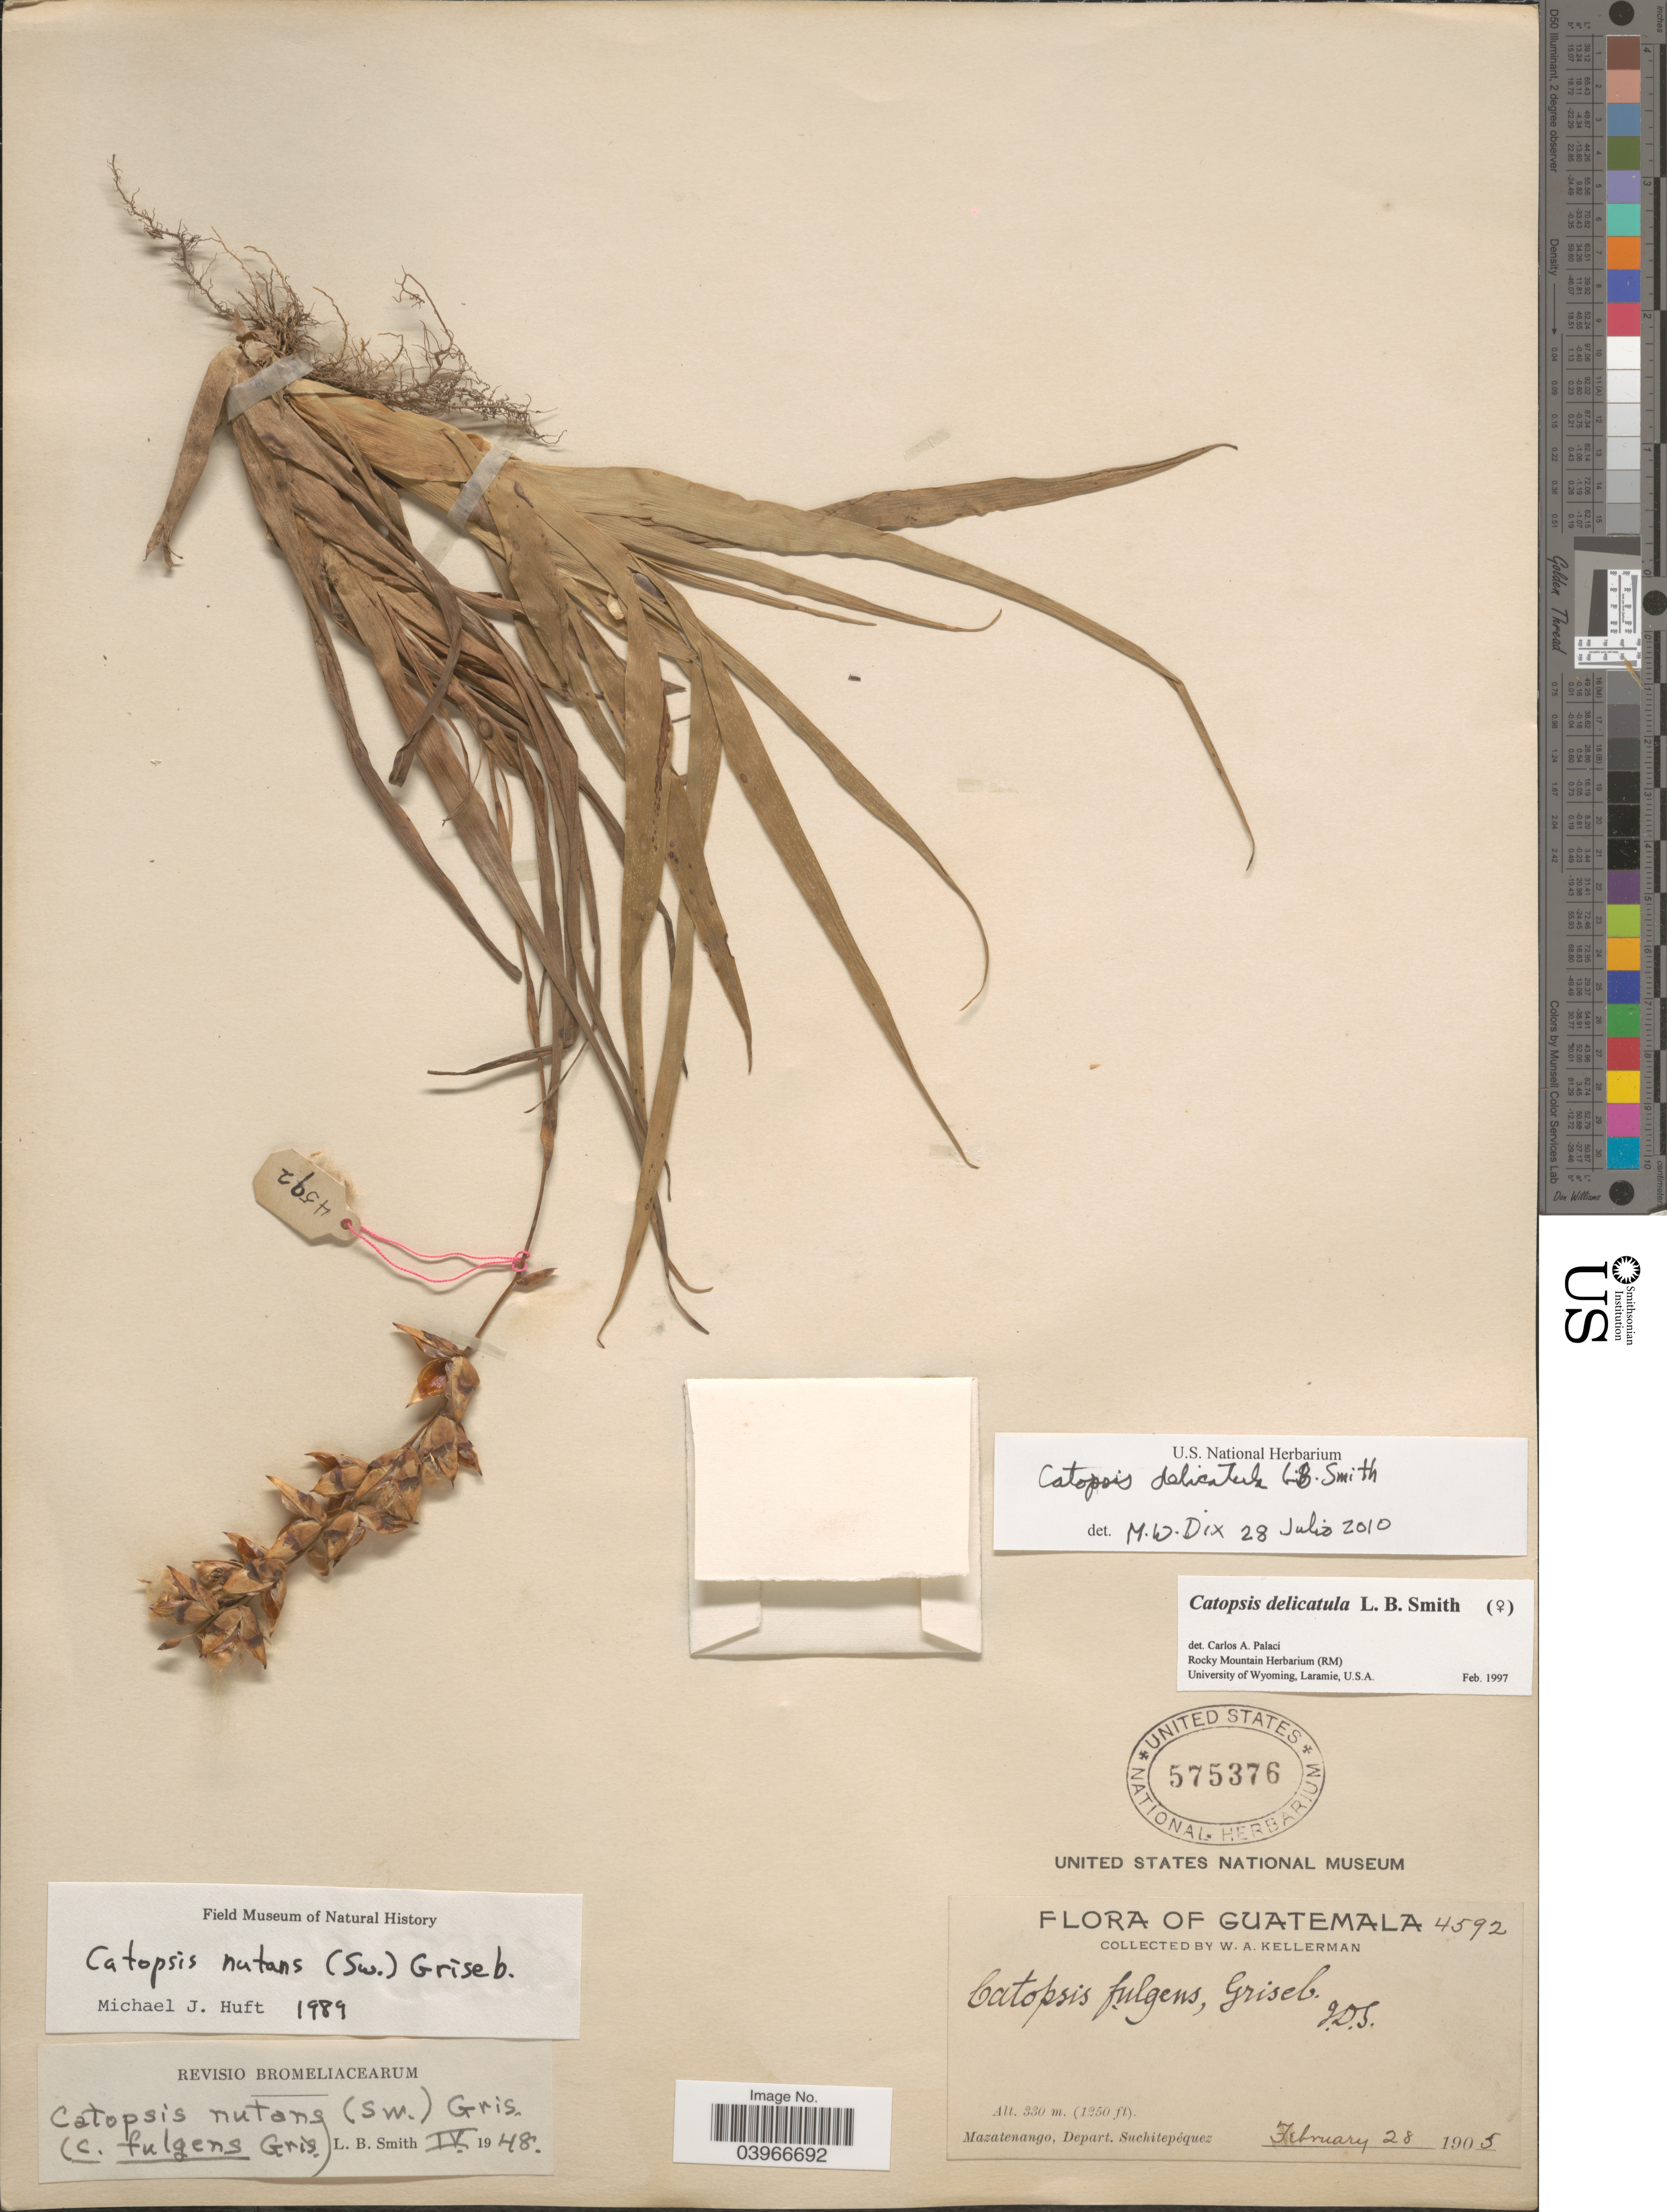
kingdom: Plantae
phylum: Tracheophyta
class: Liliopsida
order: Poales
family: Bromeliaceae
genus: Catopsis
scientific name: Catopsis delicatula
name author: L.B. Sm.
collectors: W. Kellerman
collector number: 4592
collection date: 1905-02-28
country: Guatemala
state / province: Suchitepequez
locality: Mazatenango, Depart. Suchitepéquez.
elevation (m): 330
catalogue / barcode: US 575376